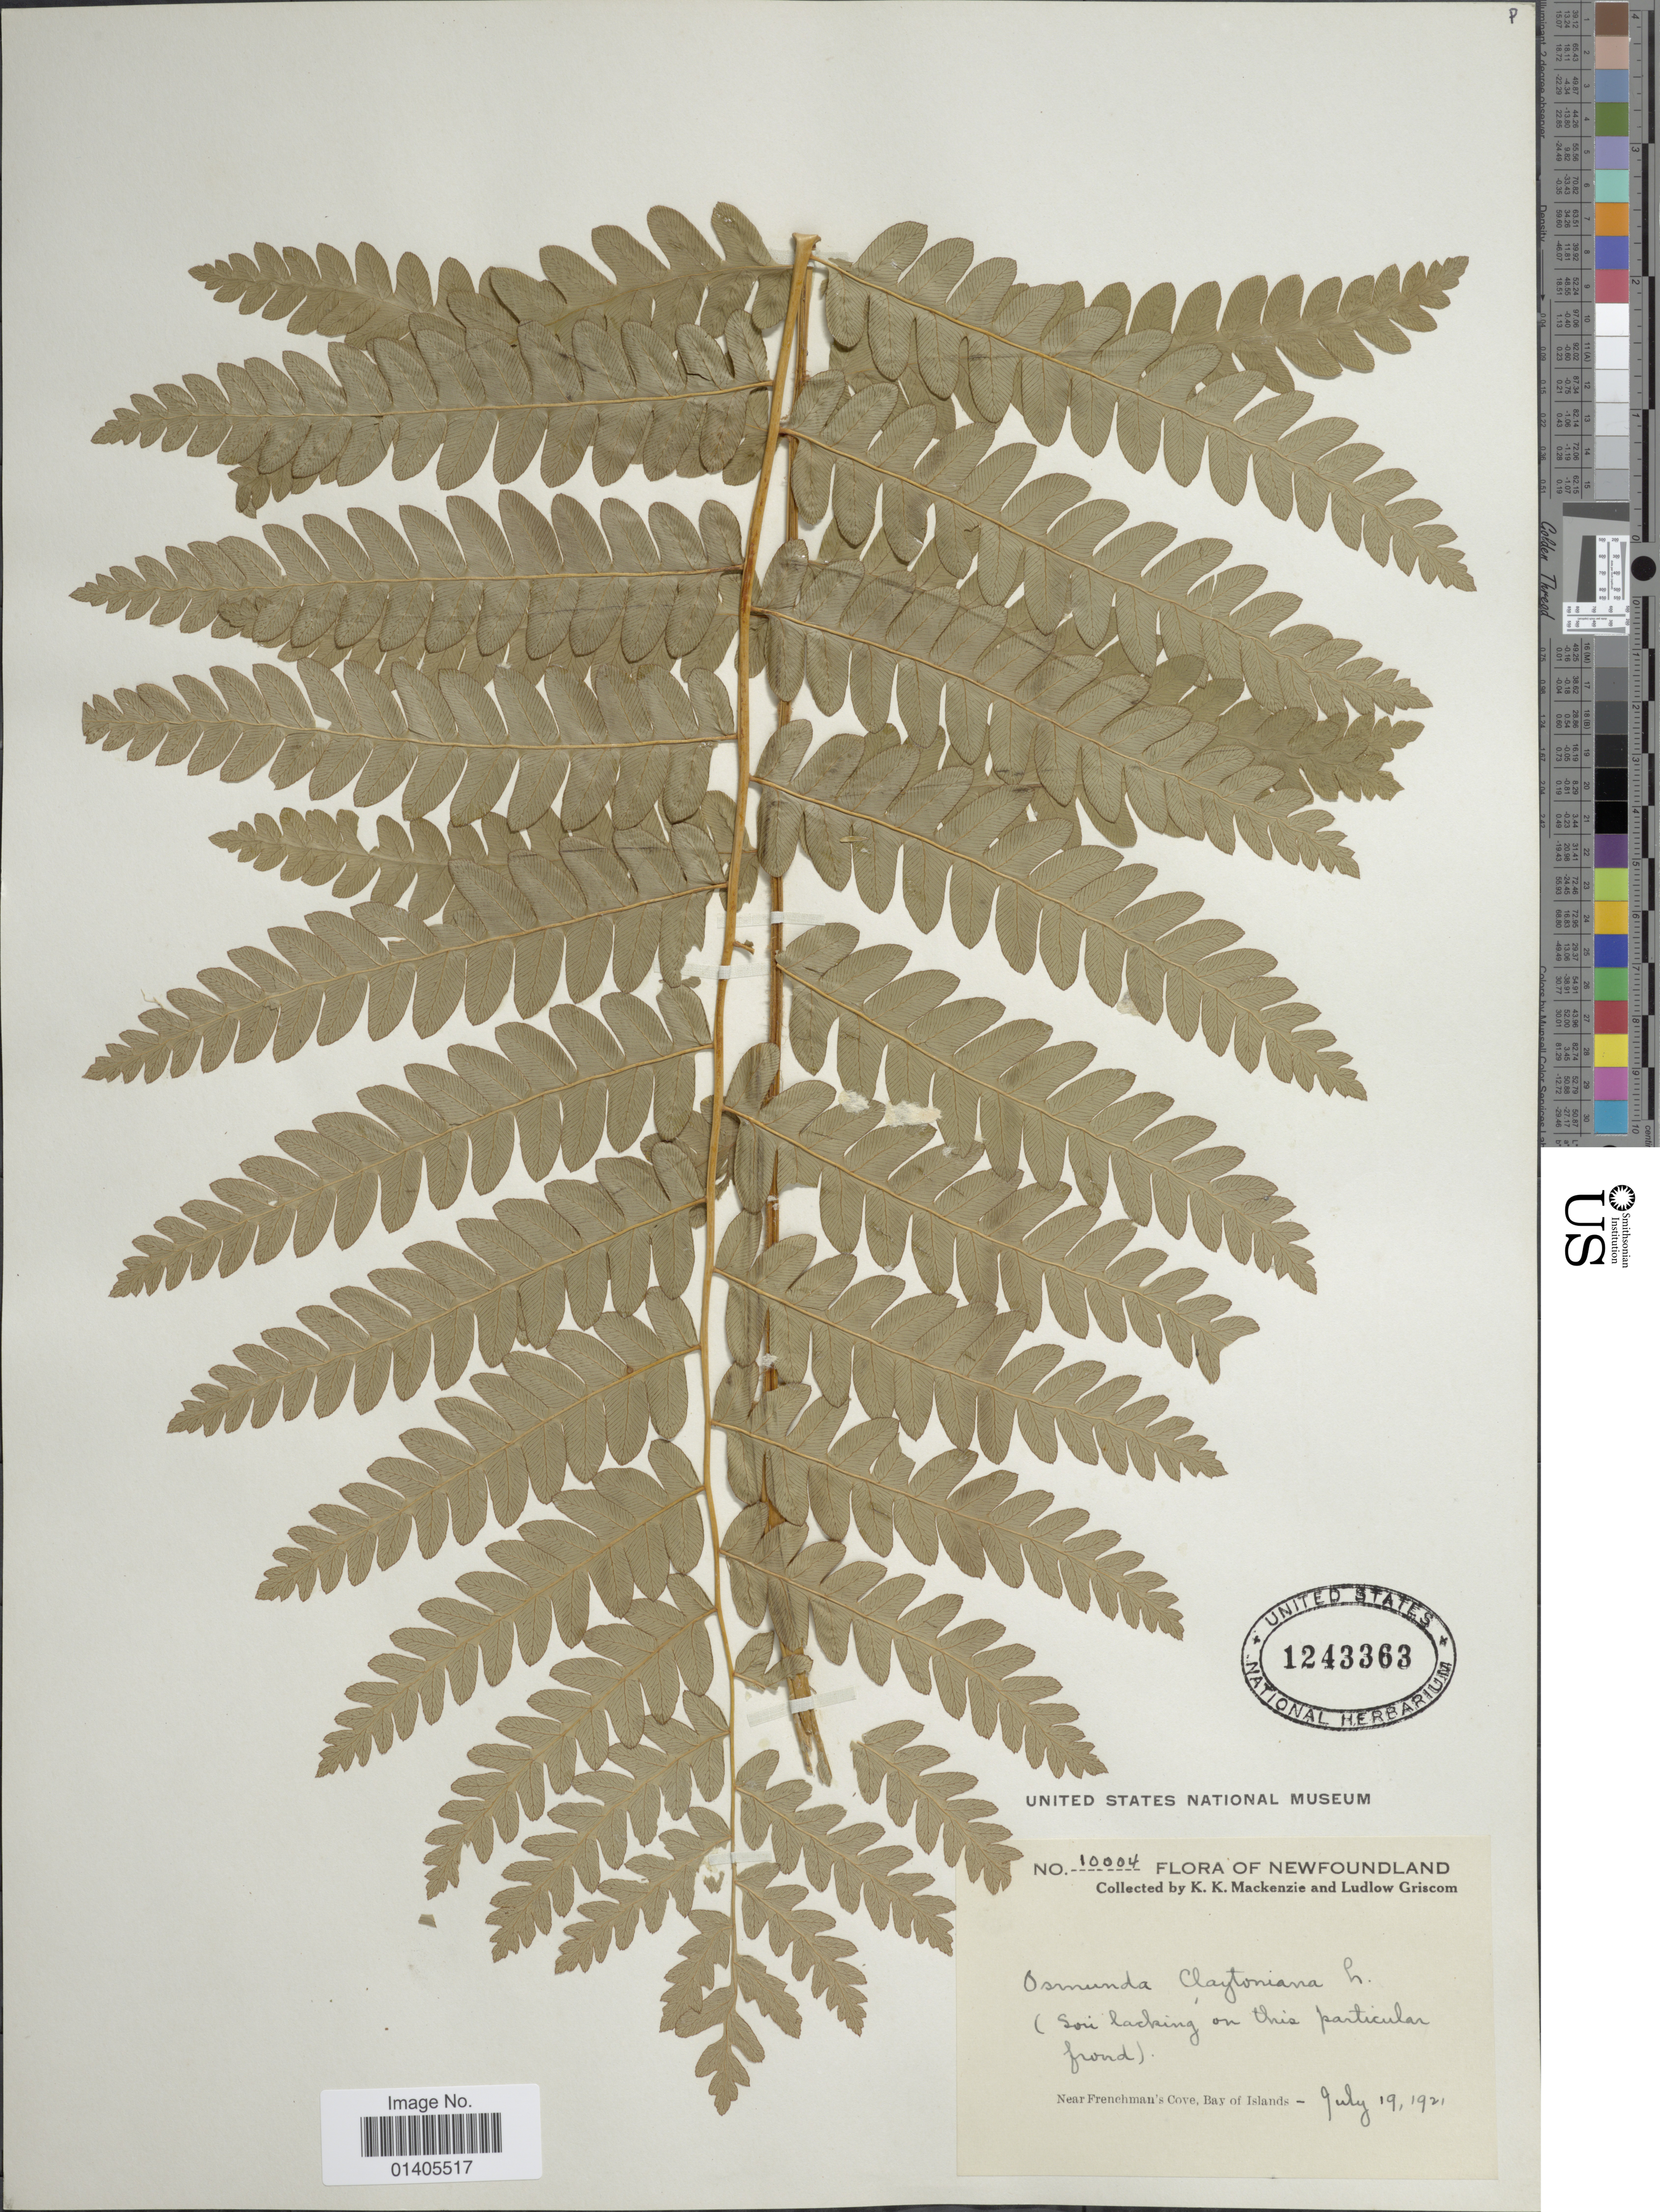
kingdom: Plantae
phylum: Tracheophyta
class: Polypodiopsida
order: Osmundales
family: Osmundaceae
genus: Osmunda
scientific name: Osmunda claytoniana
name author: (L.) Tagawa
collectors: K. K. Mackenzie & L. Griscom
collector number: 10004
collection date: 1921-07-19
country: Canada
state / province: Newfoundland and Labrador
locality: Near Frenchman's Cove, Bay of Islands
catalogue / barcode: US 1243363